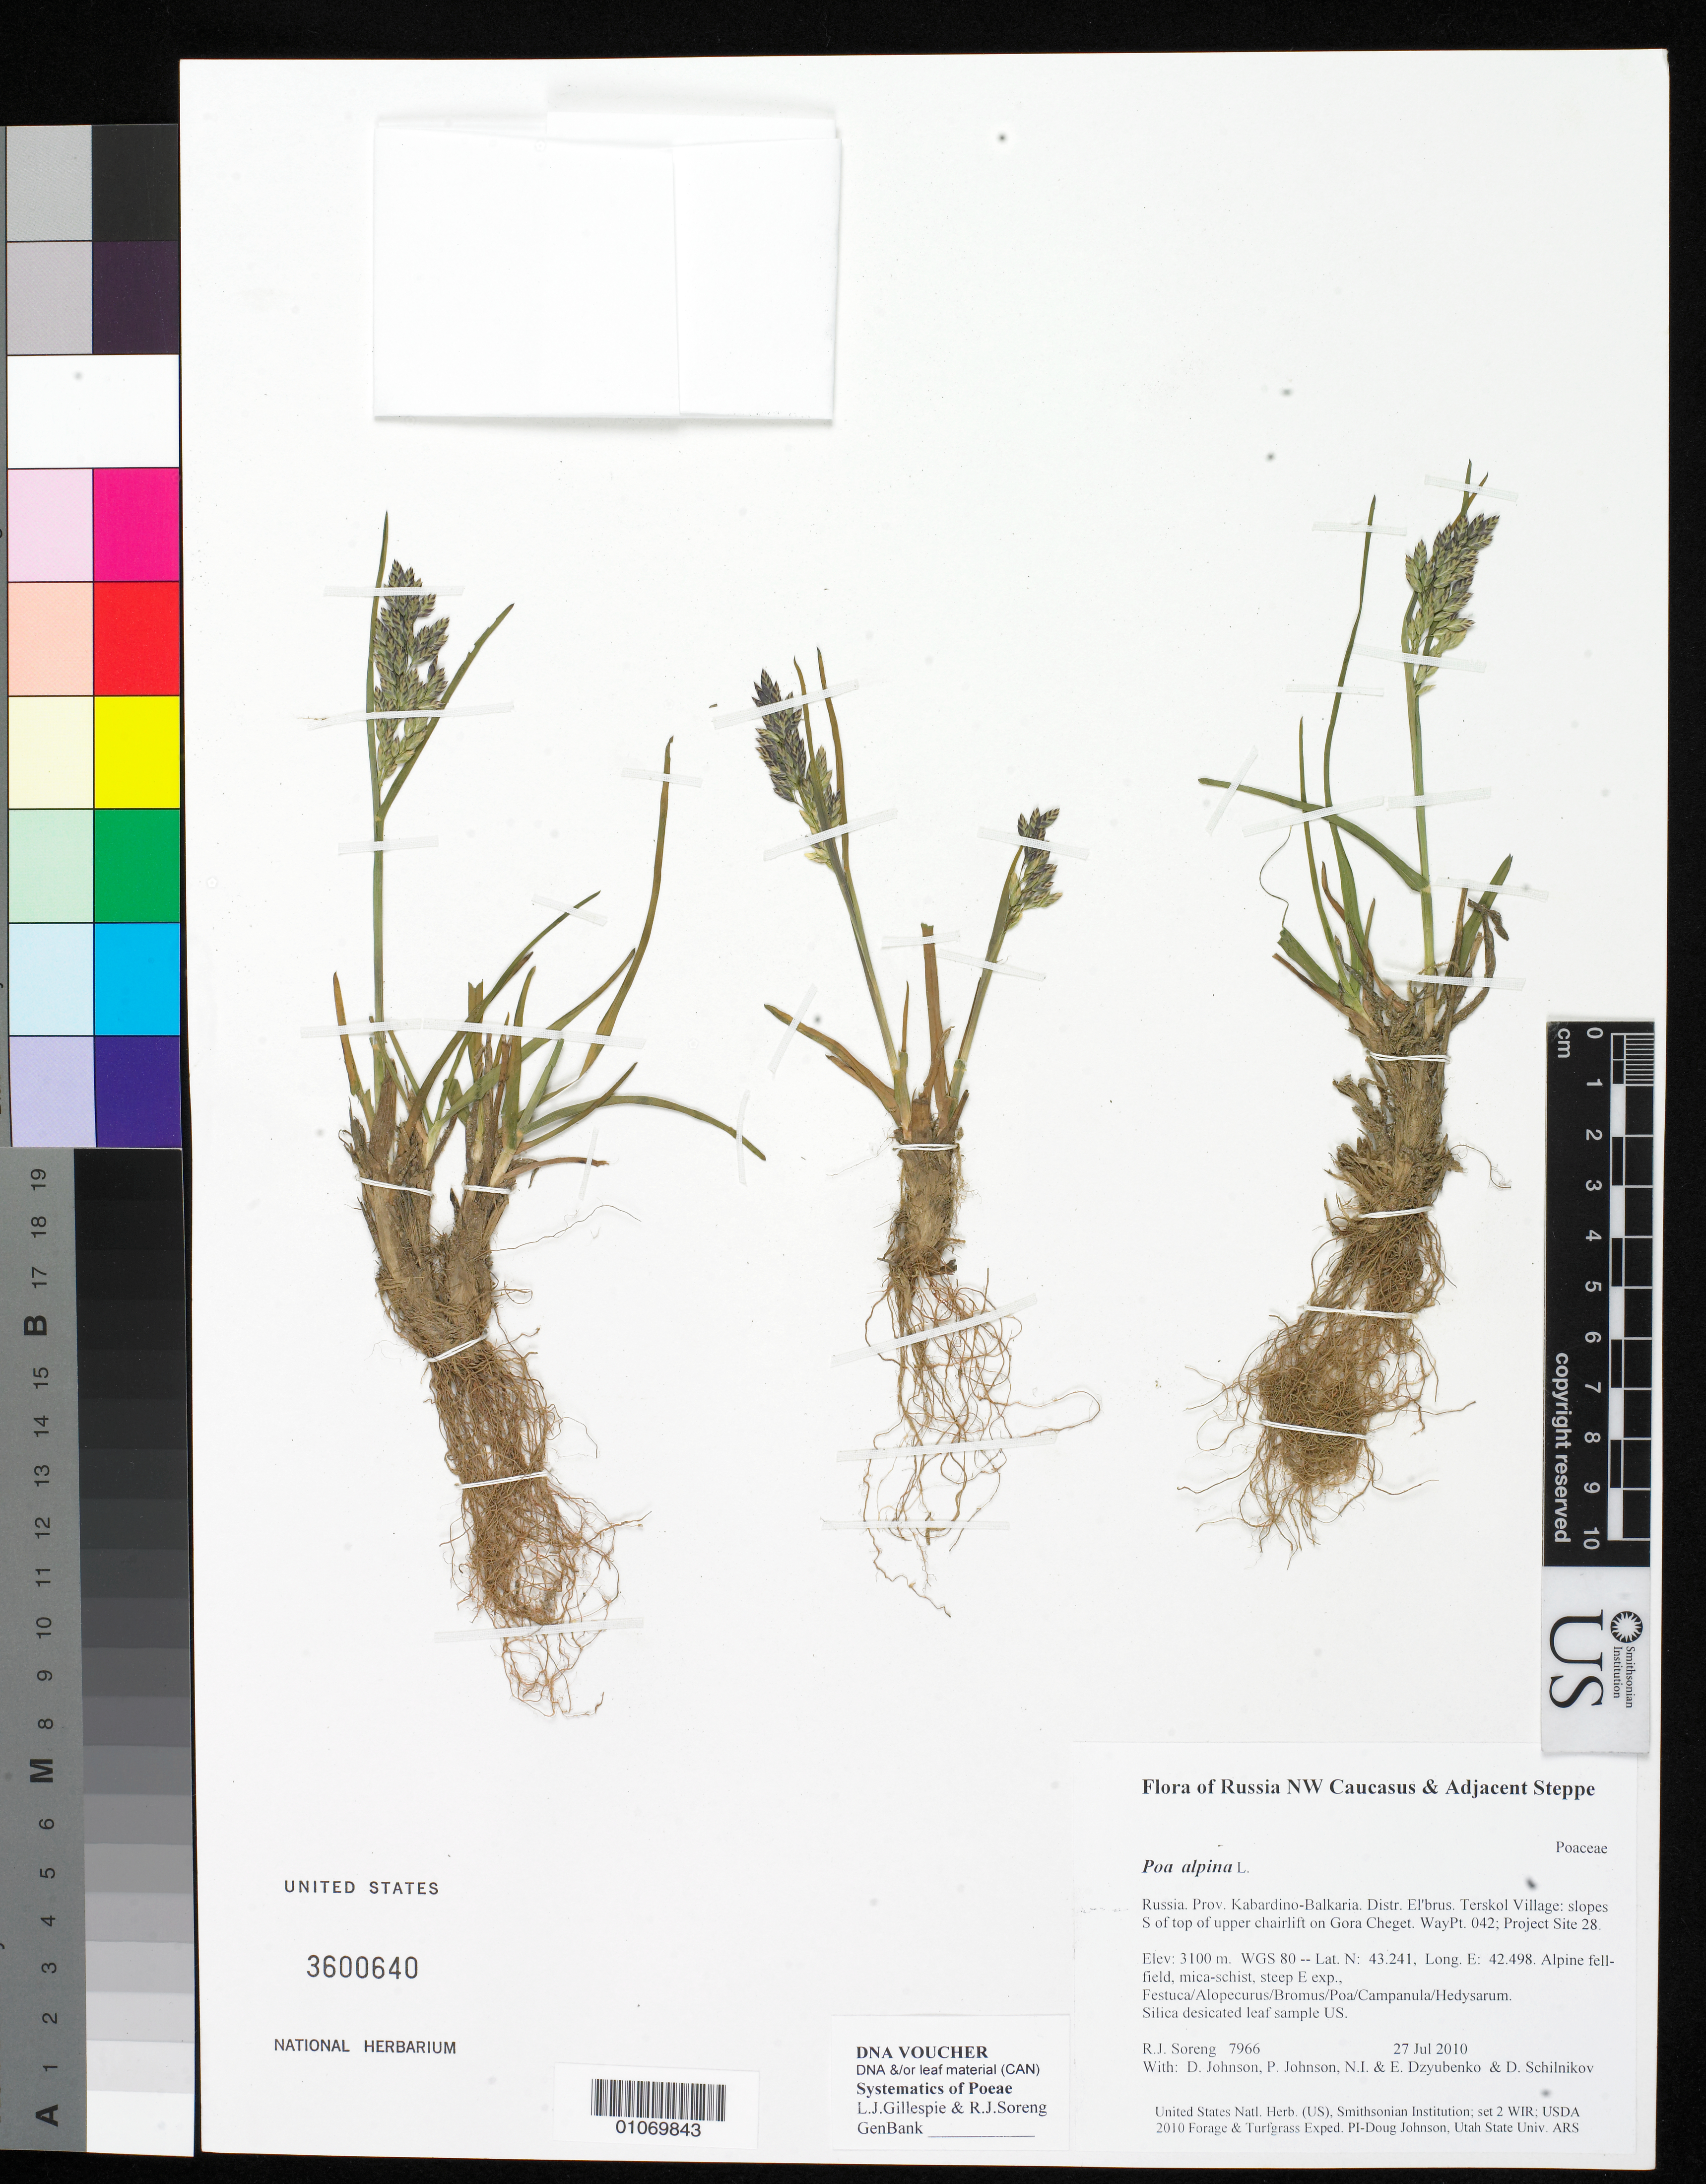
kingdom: Plantae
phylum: Tracheophyta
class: Liliopsida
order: Poales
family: Poaceae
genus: Poa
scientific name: Poa alpina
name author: L.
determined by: Soreng, Robert J., Research Associate (BOT), Smithsonian Institution - National Museum of Natural History (UNITED STATES)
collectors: R. J. Soreng, D. Johnson, P. Johnson, N. Dzyubenko, E. Dzyubenko & D. Schilnikov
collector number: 7966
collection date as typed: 27 Jul 2010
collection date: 2010-07-27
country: Russian Federation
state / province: Kabardino-Balkar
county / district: El'brus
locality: Terskol Village: slopes S of top of upper chairlift on Gora Cheget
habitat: Alpine fell-field, mica-schist, steep E exp., Festuca/Alopecurus/Bromus/Poa/Campanula/Hedysarum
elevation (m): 3100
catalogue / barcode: US 3600640